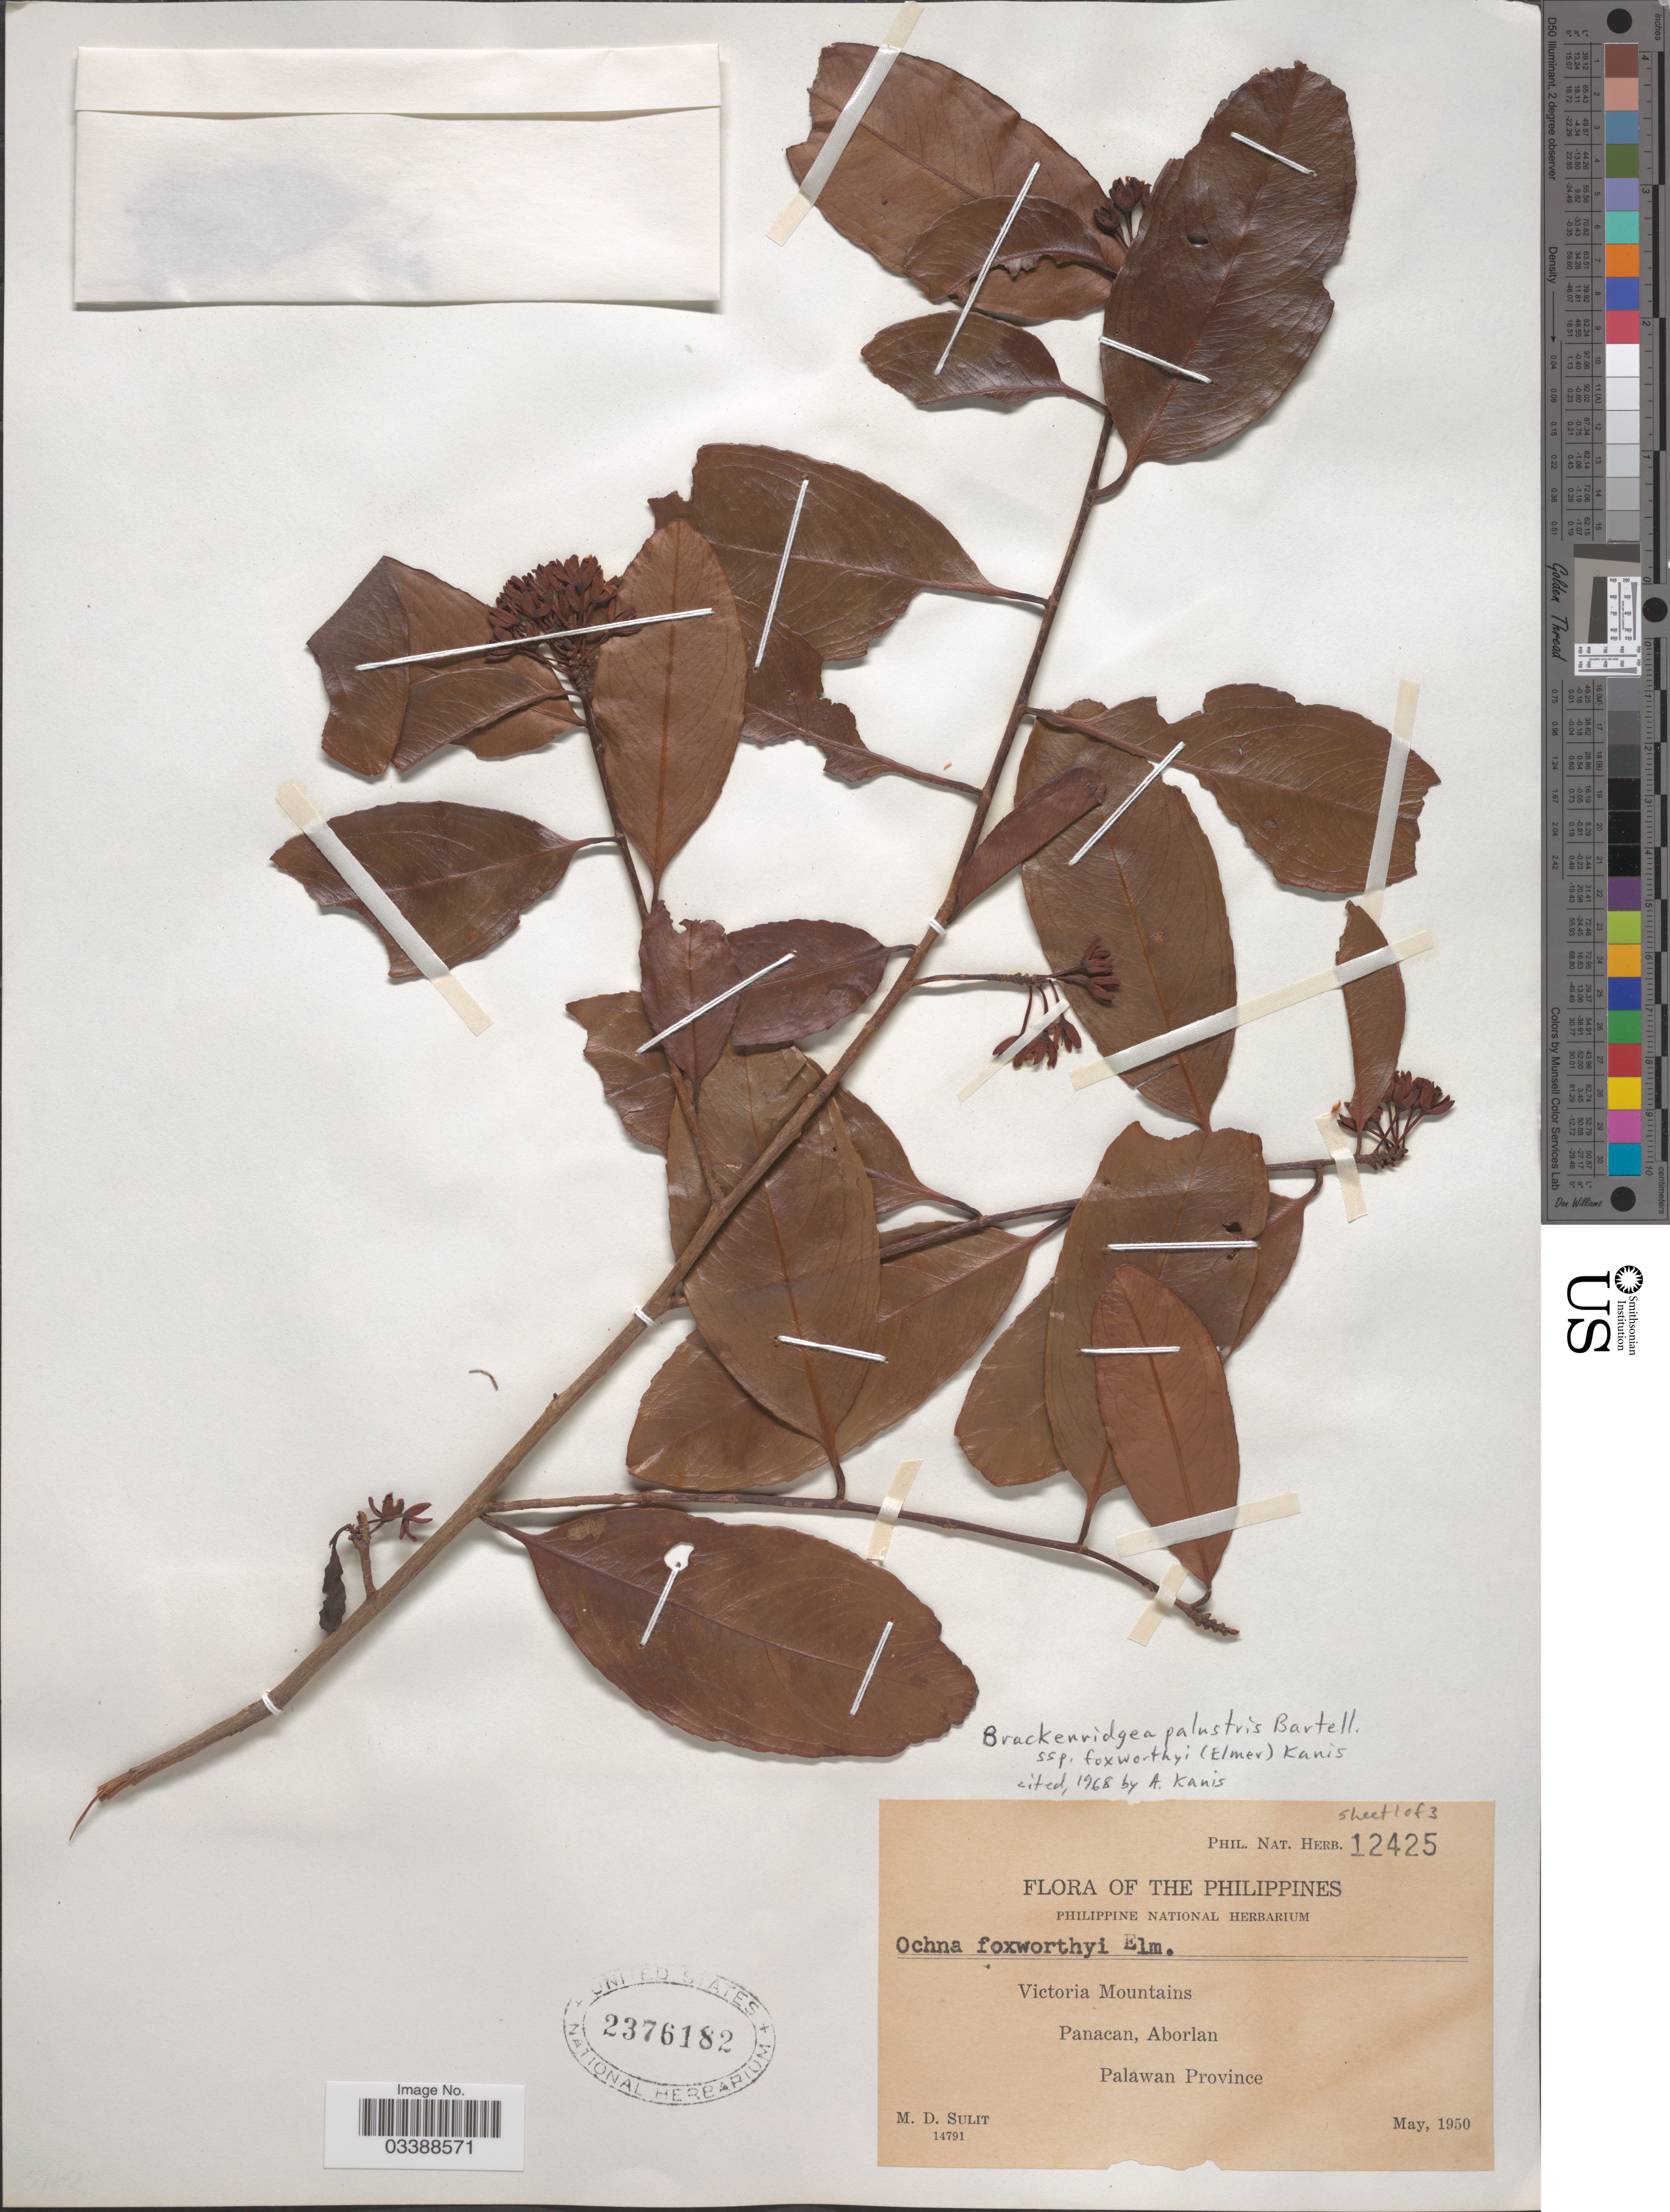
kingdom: Plantae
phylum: Tracheophyta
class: Magnoliopsida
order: Malpighiales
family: Ochnaceae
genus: Brackenridgea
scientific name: Brackenridgea palustris subsp. foxworthyi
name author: (Elmer) P.O. Karis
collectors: M. Sulit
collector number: Phil. Nat. Herb. 12425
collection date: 1950-05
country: Philippines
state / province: Mimaropa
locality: Victoria Mountains, Panacan, Aborlan, Palawan Province.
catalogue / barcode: US 2376182